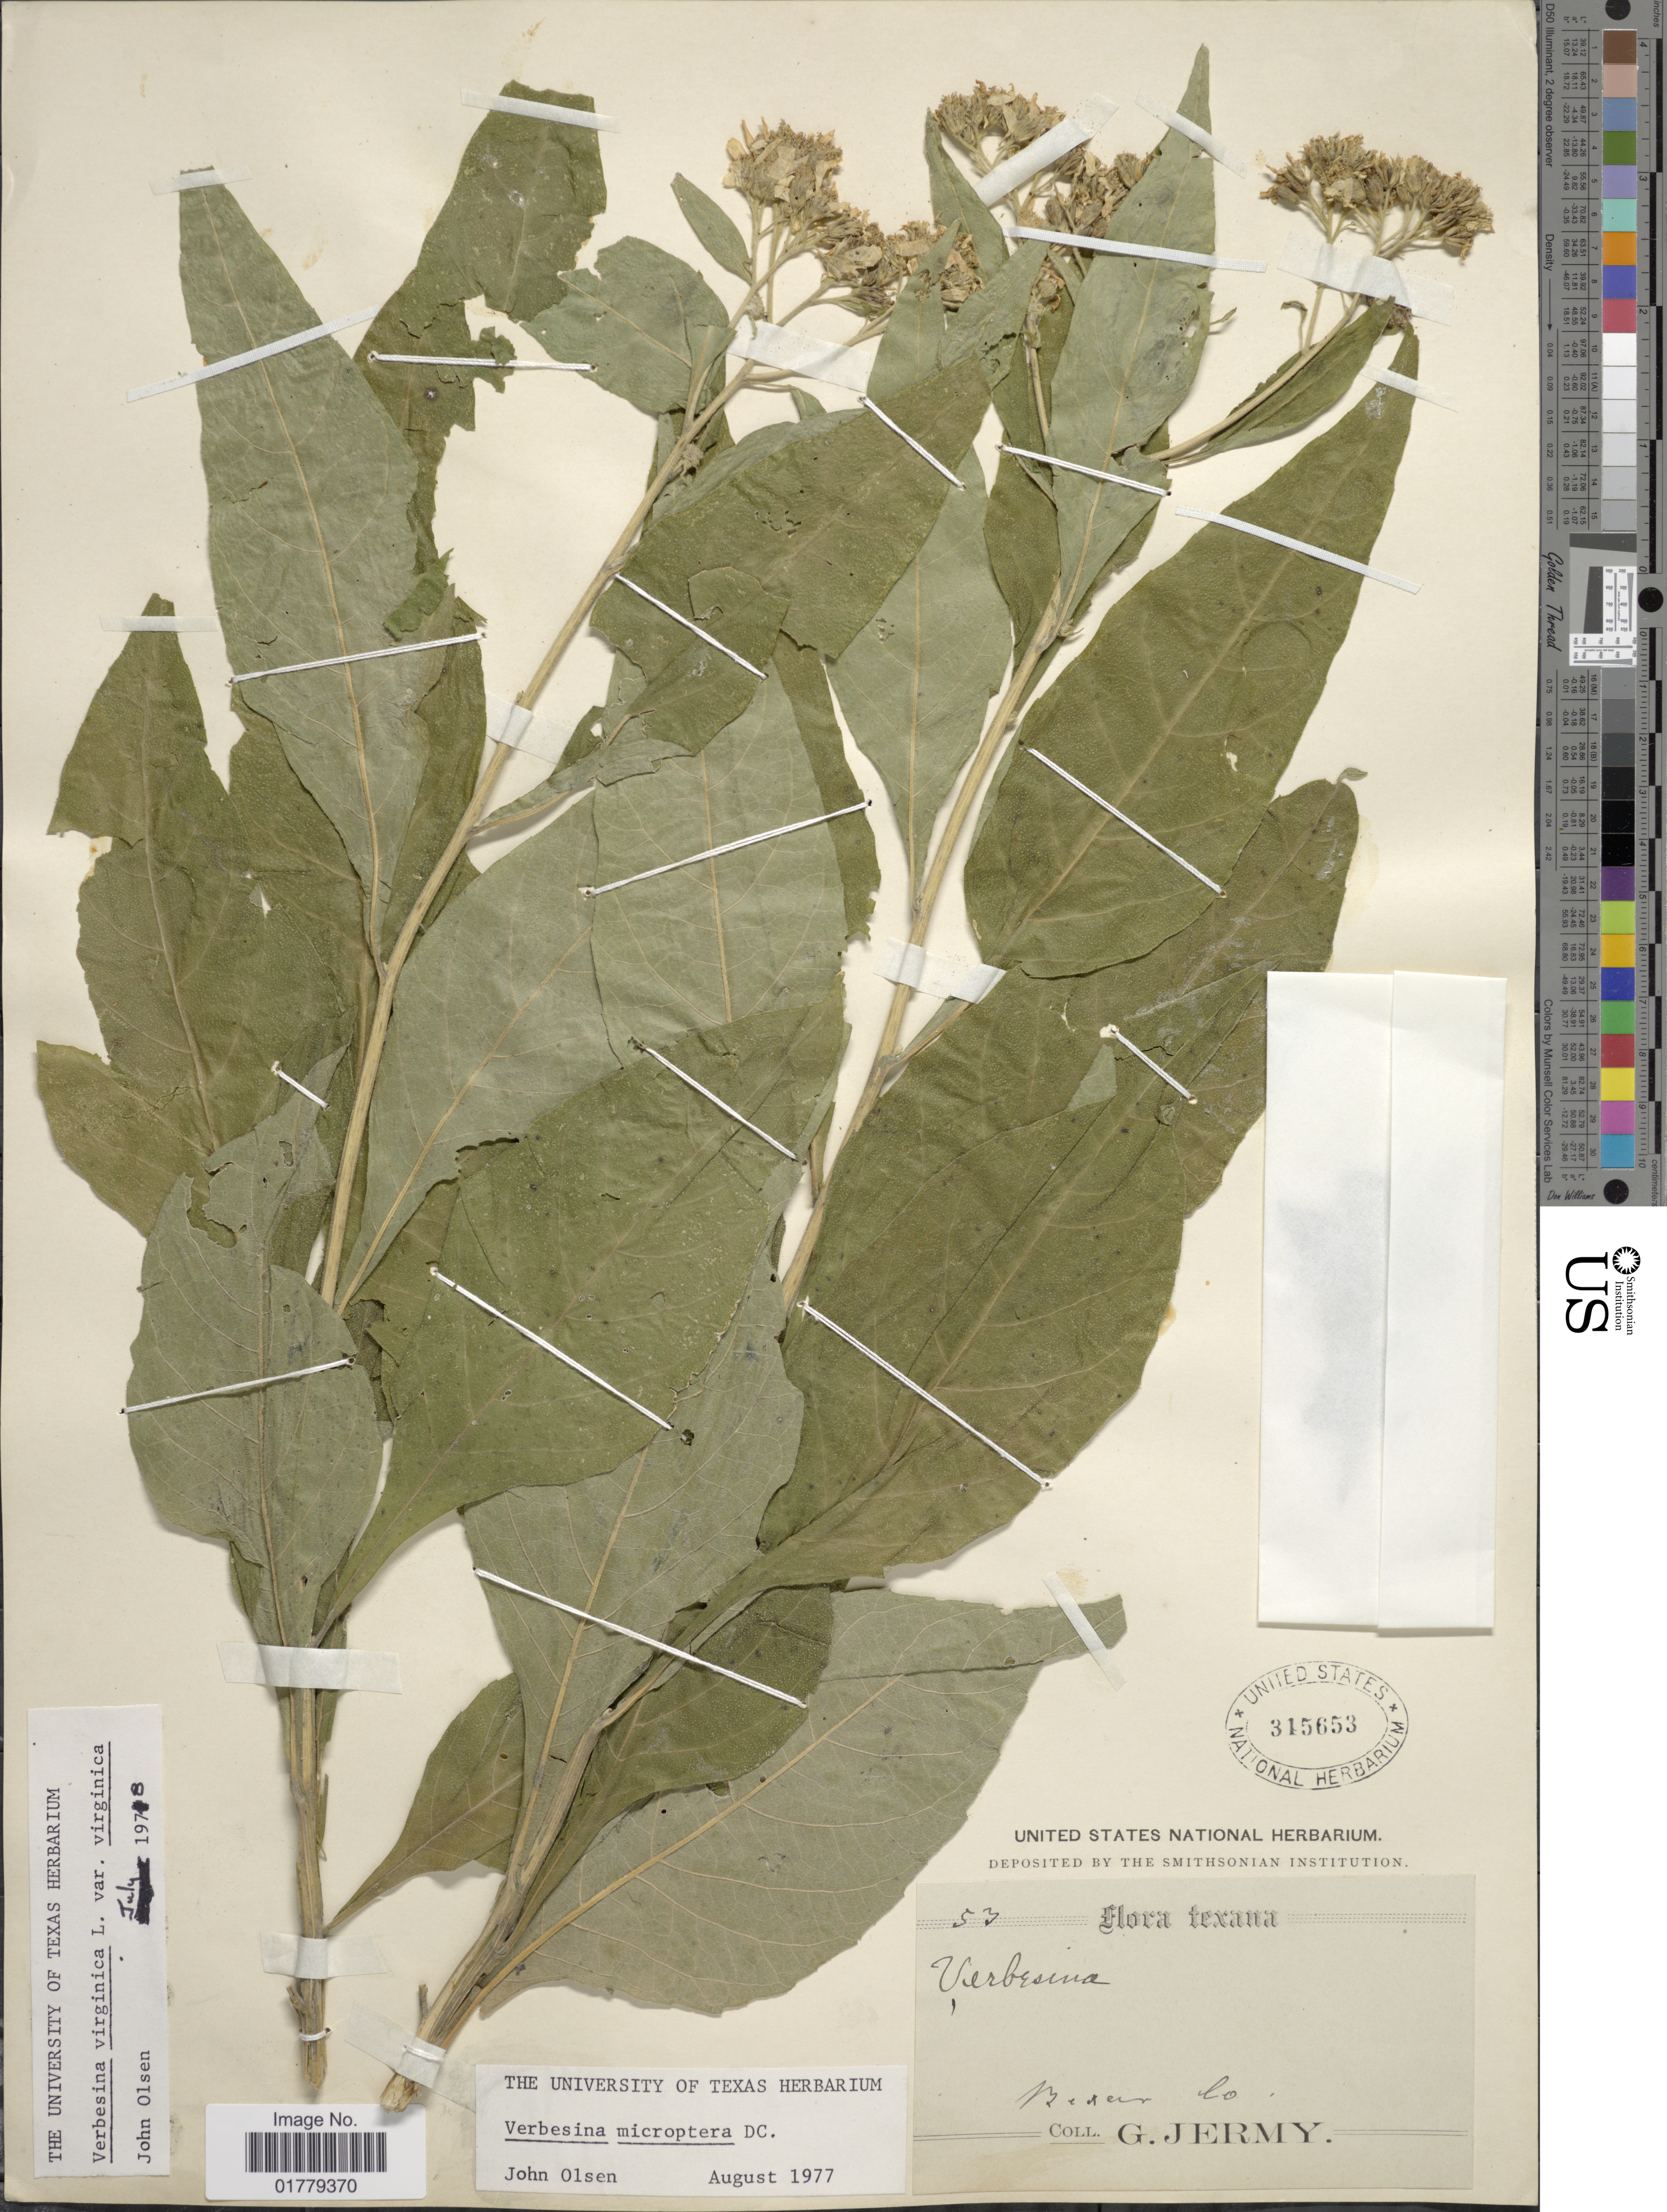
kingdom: Plantae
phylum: Tracheophyta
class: Magnoliopsida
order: Asterales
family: Asteraceae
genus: Verbesina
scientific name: Verbesina virginica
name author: L.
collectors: G. Jermy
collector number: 53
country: United States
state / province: Texas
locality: Texas. Bexar Co.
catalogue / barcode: US 315653